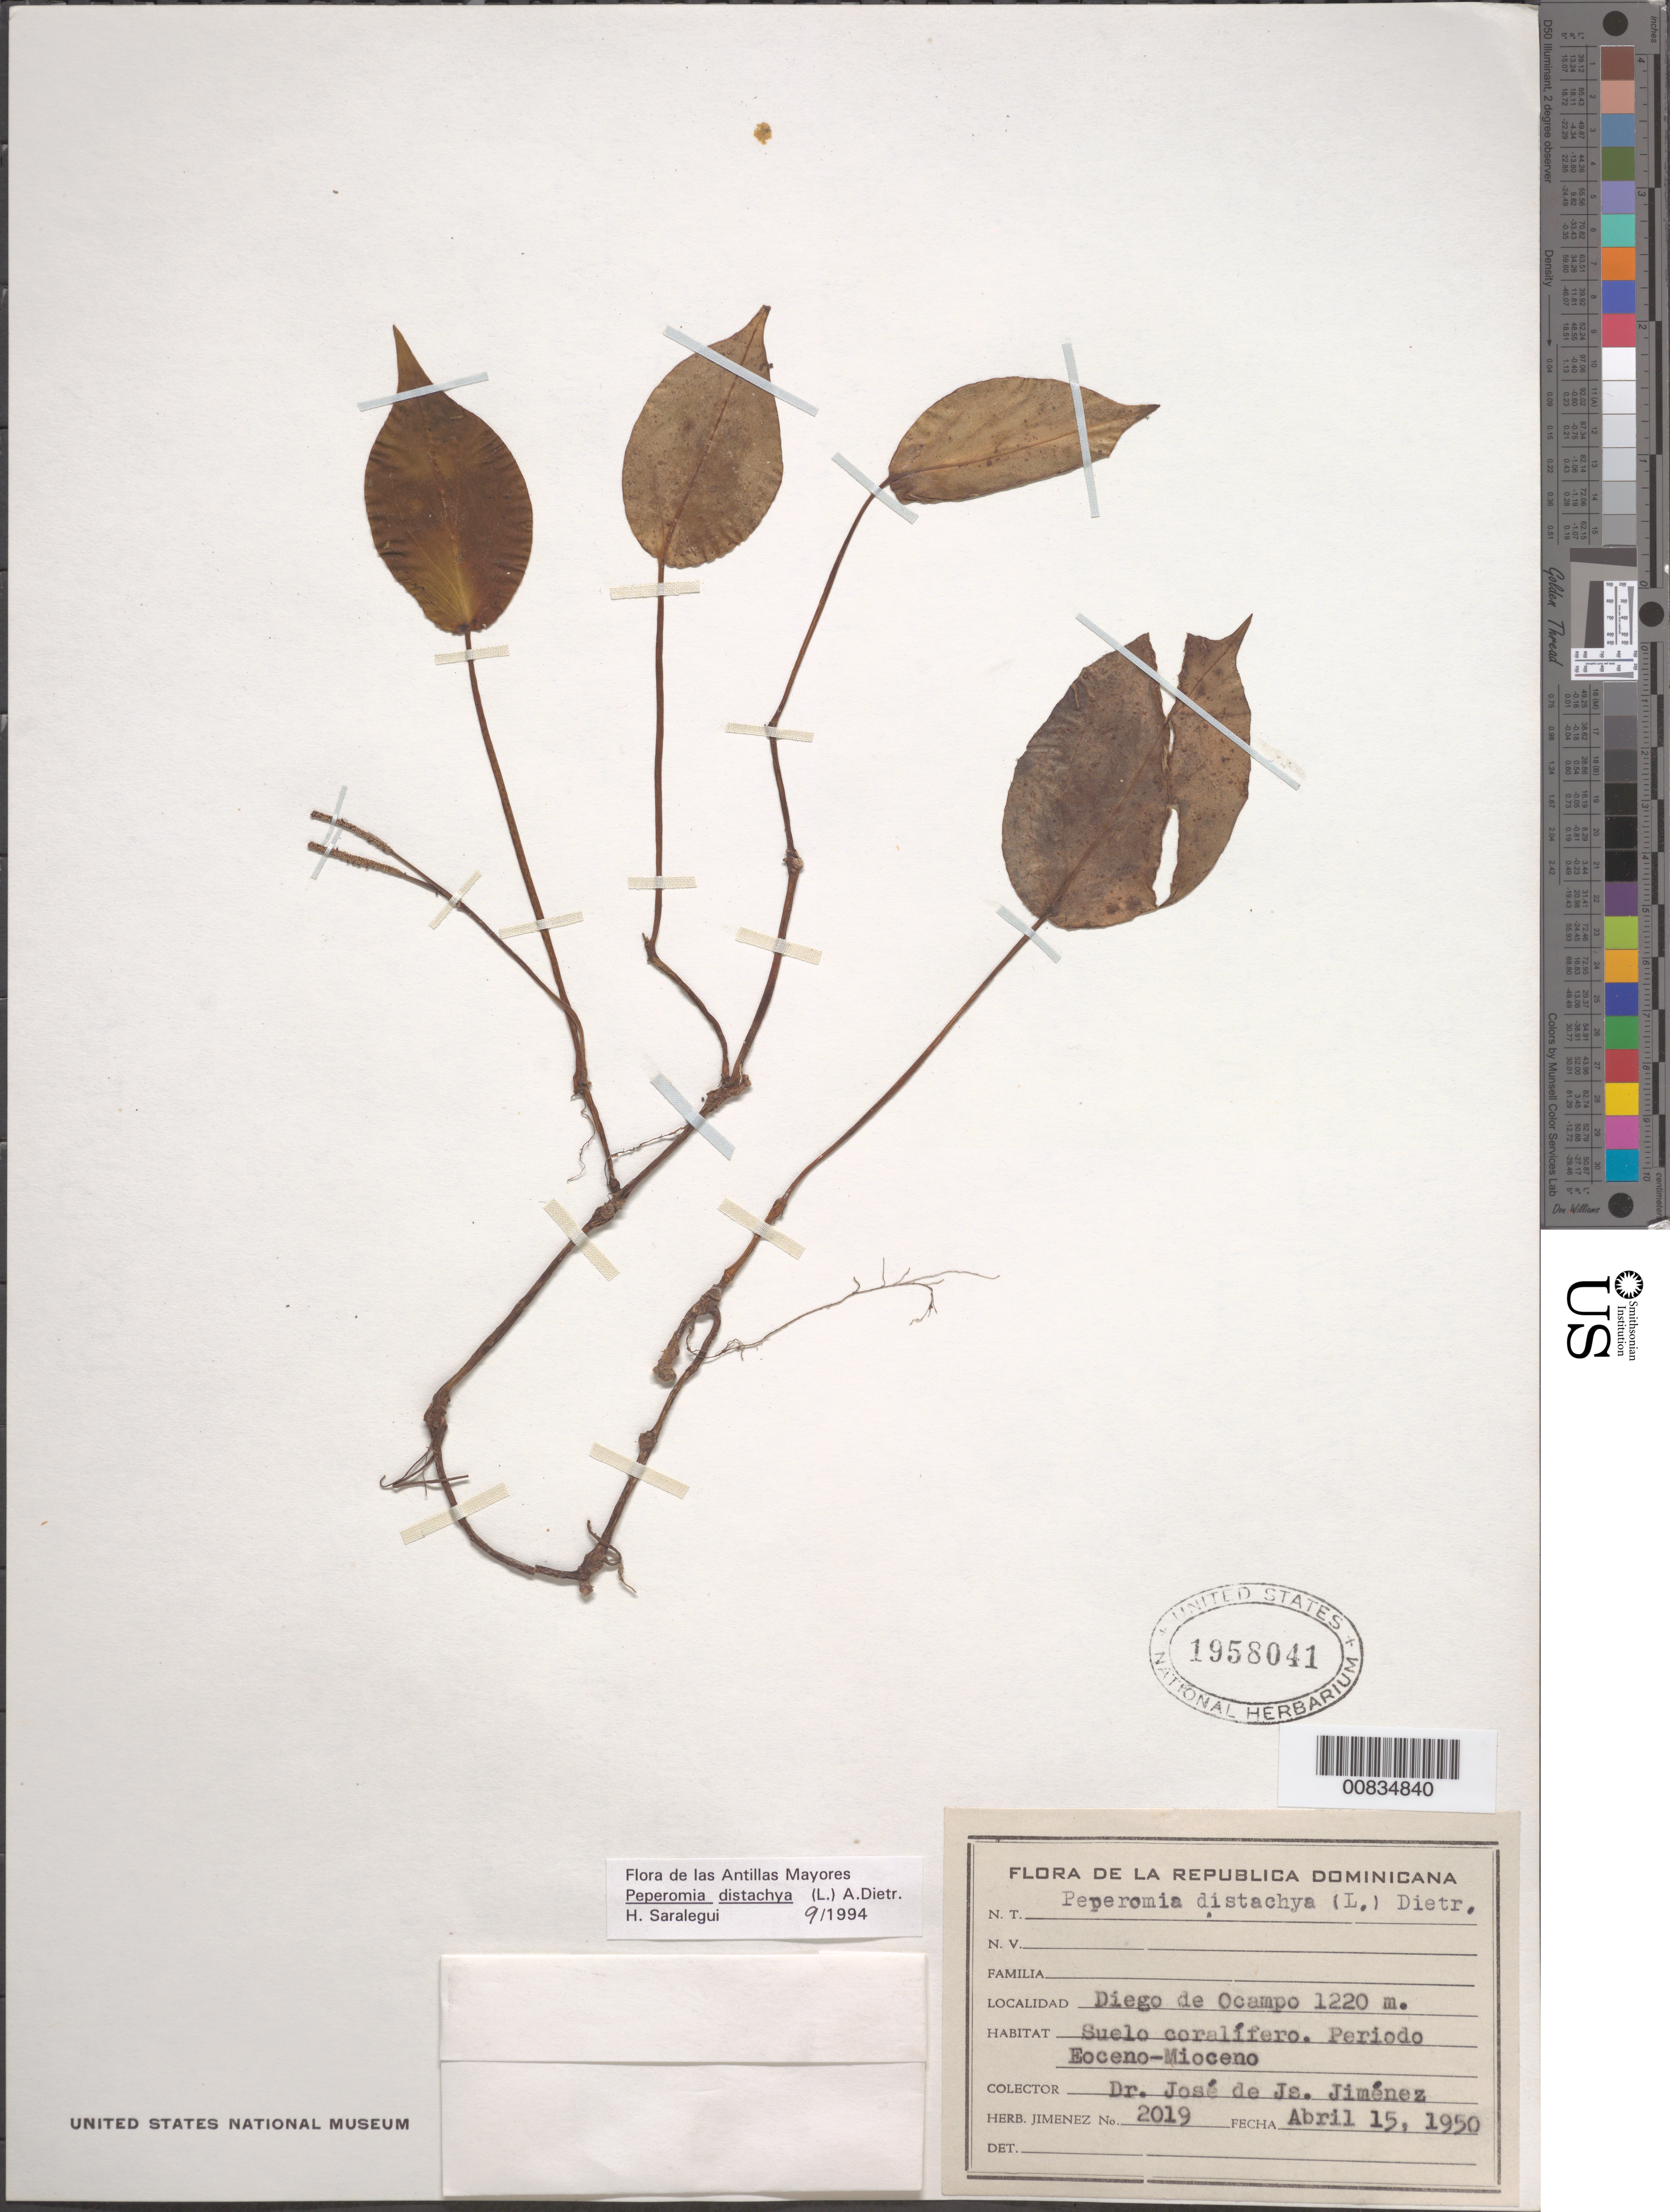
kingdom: Plantae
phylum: Tracheophyta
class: Magnoliopsida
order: Piperales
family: Piperaceae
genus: Peperomia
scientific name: Peperomia distachya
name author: (L.) A. Dietr.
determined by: Saralegui Boza, H., (HAJB), Jardin Botanico Nacional (Habana)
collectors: J. J. Jiménez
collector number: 2019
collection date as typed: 15 Apr 1950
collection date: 1950-04-15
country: Dominican Republic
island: Hispaniola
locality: Diego de Ocampo.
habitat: Suelo coralífero. Periodo Eoceno-Mioceno.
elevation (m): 1220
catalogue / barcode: US 1958041